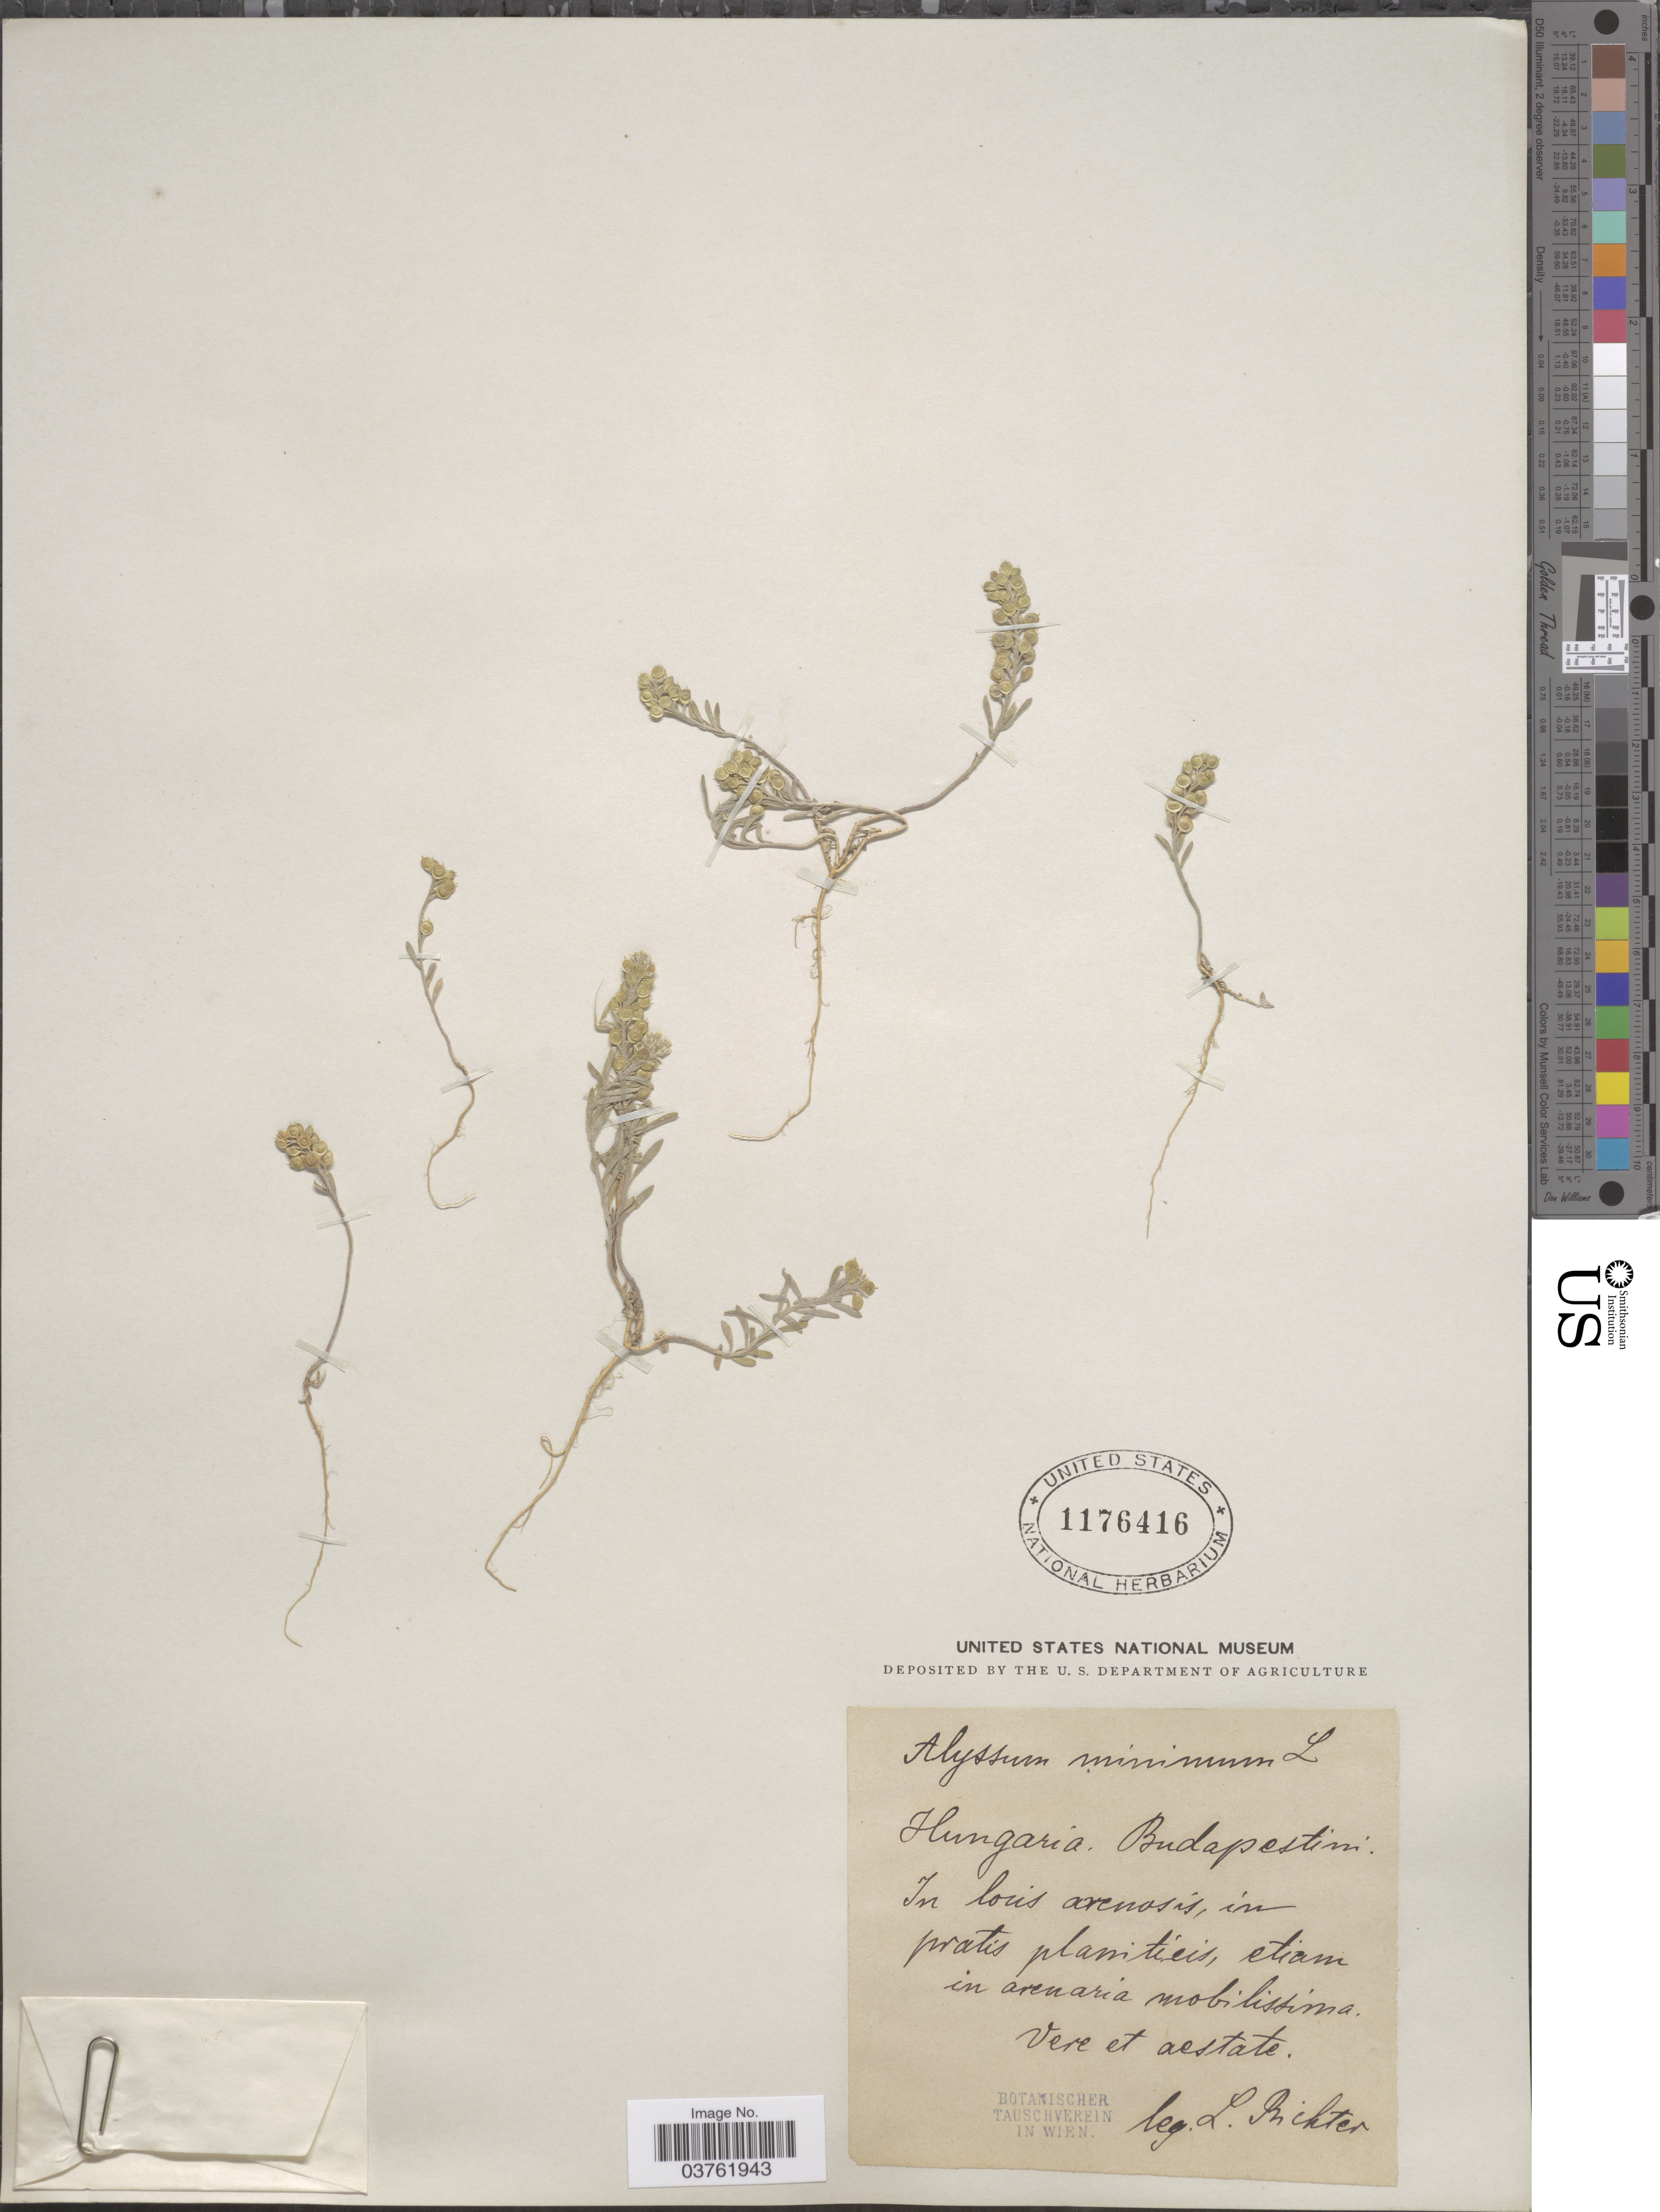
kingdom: Plantae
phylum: Tracheophyta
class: Magnoliopsida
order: Brassicales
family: Brassicaceae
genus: Alyssum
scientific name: Alyssum minimum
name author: L.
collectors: L. Richter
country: Hungary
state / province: Budapest, Capital District of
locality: Hungaria Budapestim. In locis arenosis, in pratis planiticis, etiam in arenaria mobilissima vere et aestate. [interpreted]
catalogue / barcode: US 1176416